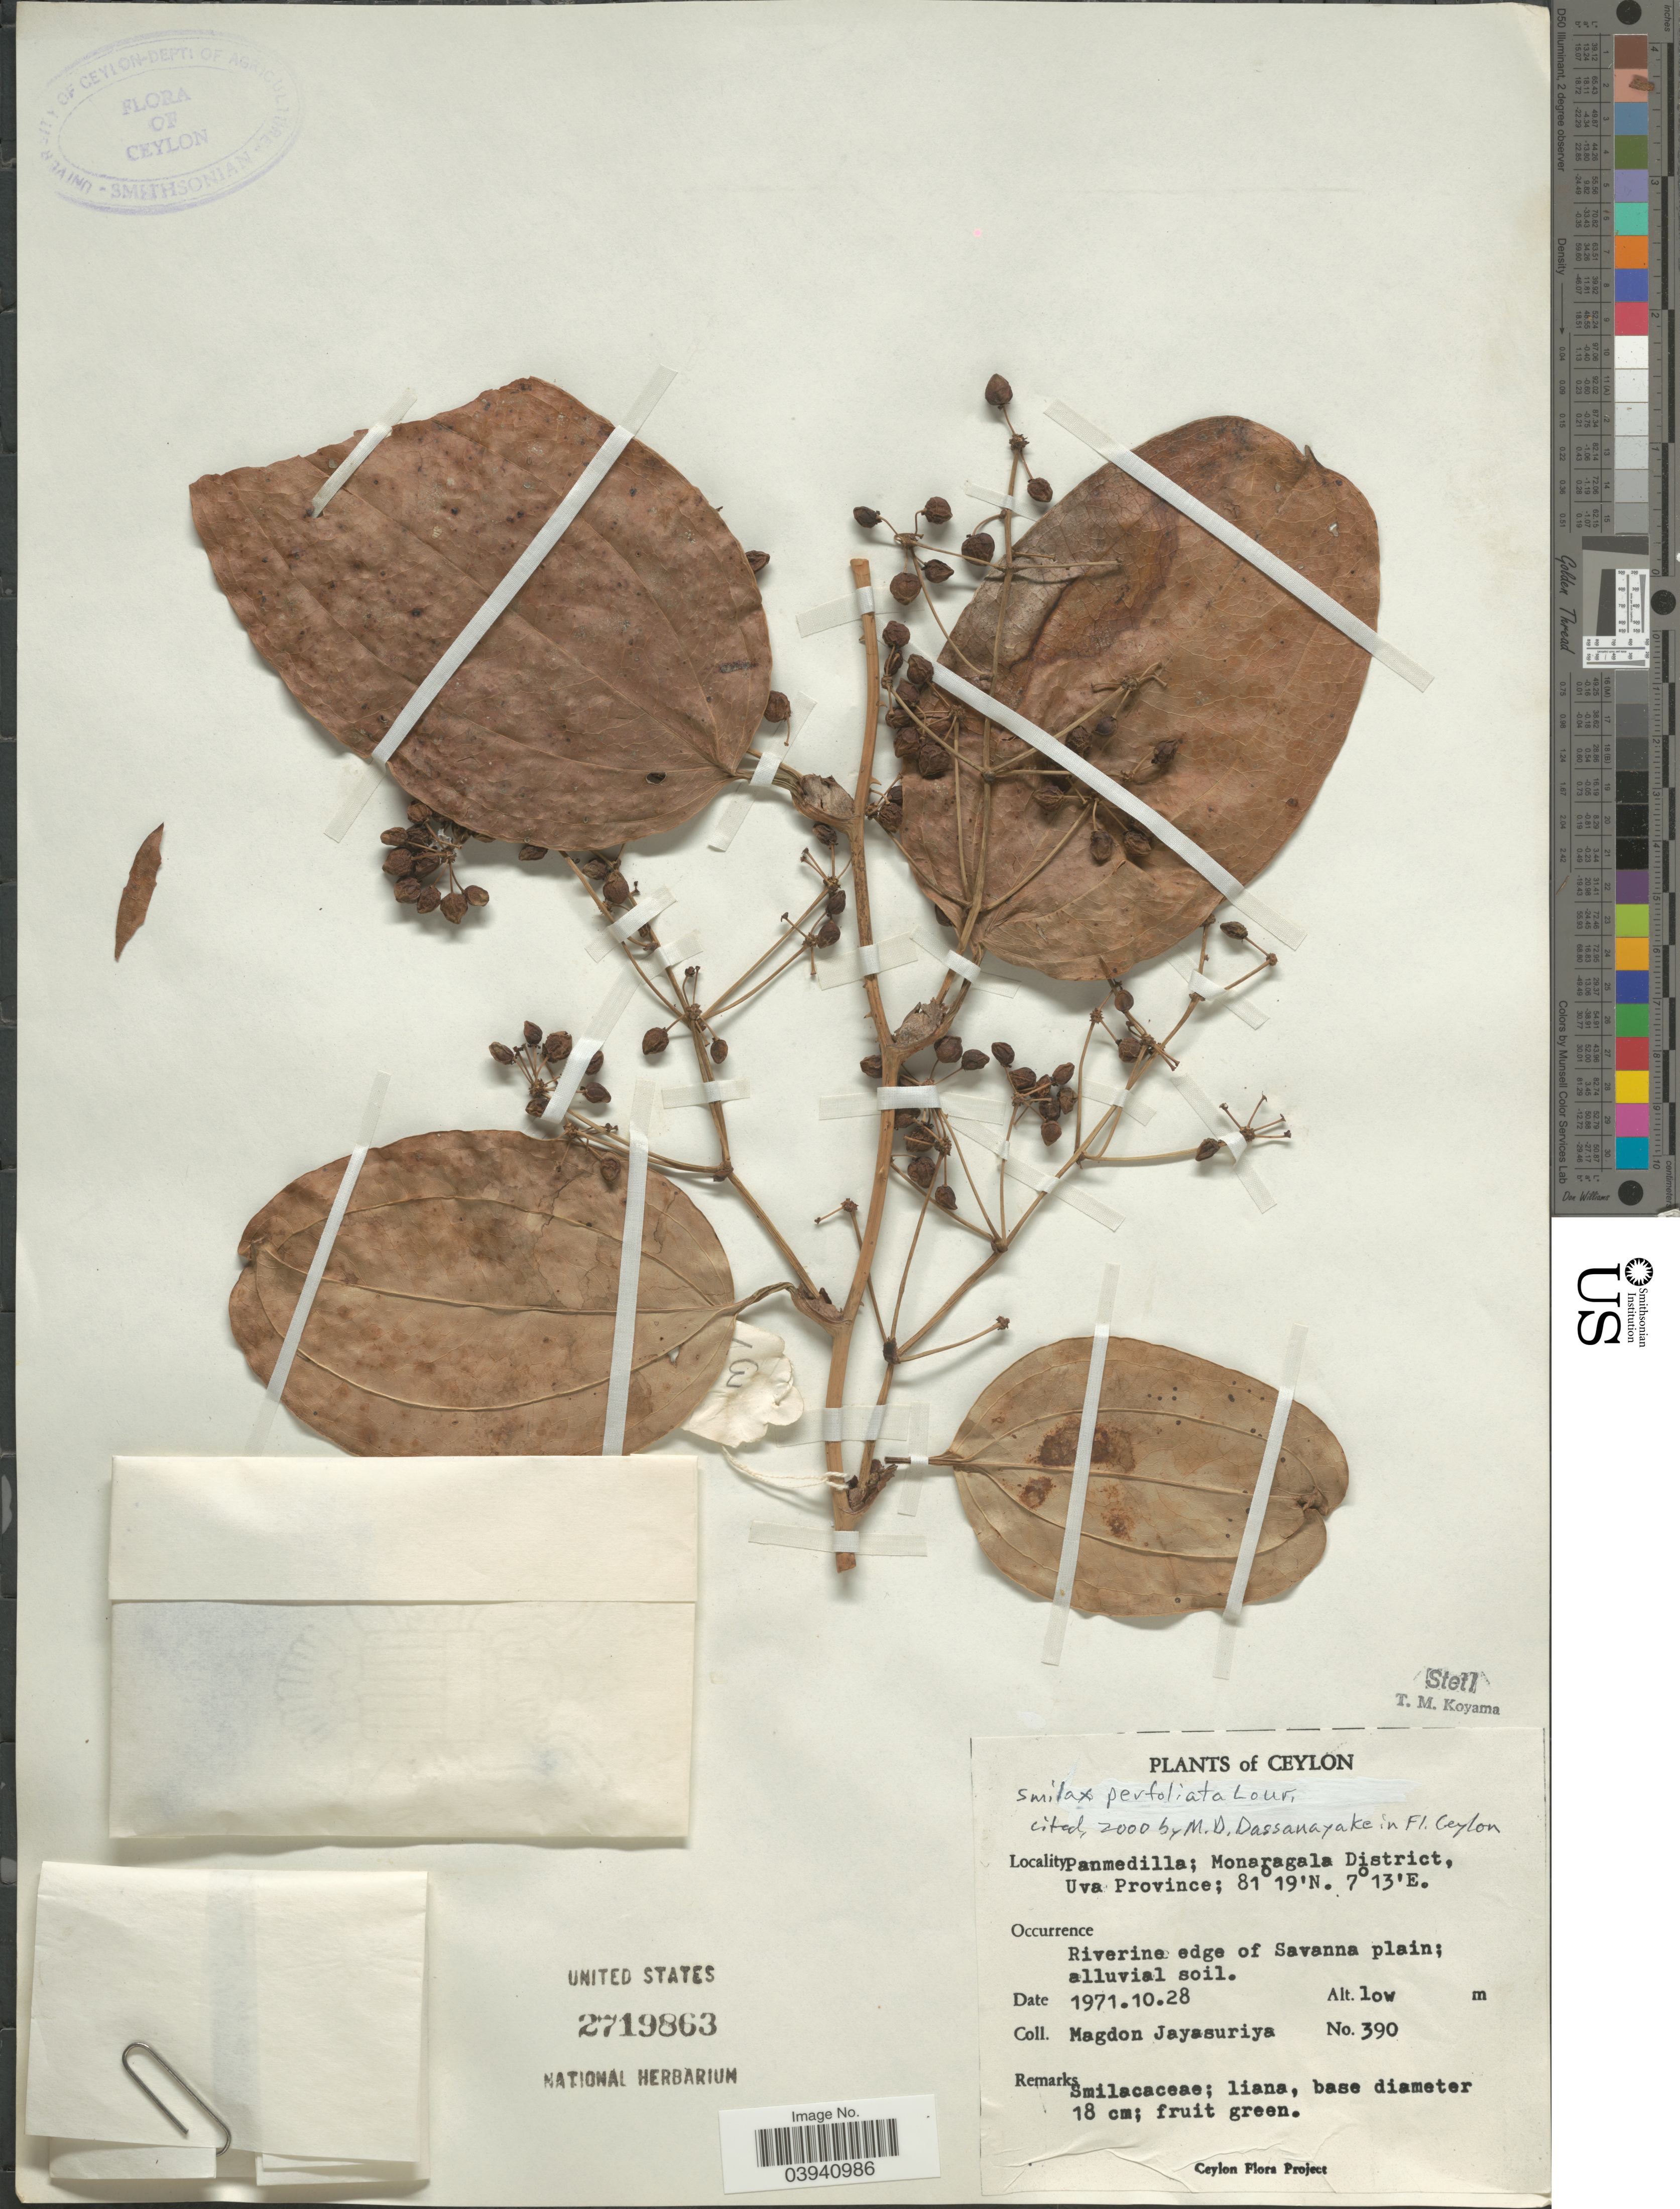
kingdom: Plantae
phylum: Tracheophyta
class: Liliopsida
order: Liliales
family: Smilacaceae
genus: Smilax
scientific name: Smilax perfoliata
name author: Lour.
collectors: A. H. Jayasuriya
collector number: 390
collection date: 1971-10-28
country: Sri Lanka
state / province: Uva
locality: Ceylon. Panmedilla; Monaragala District. Riverine edge of Savanna plain; alluvial soil.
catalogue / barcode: US 2719863